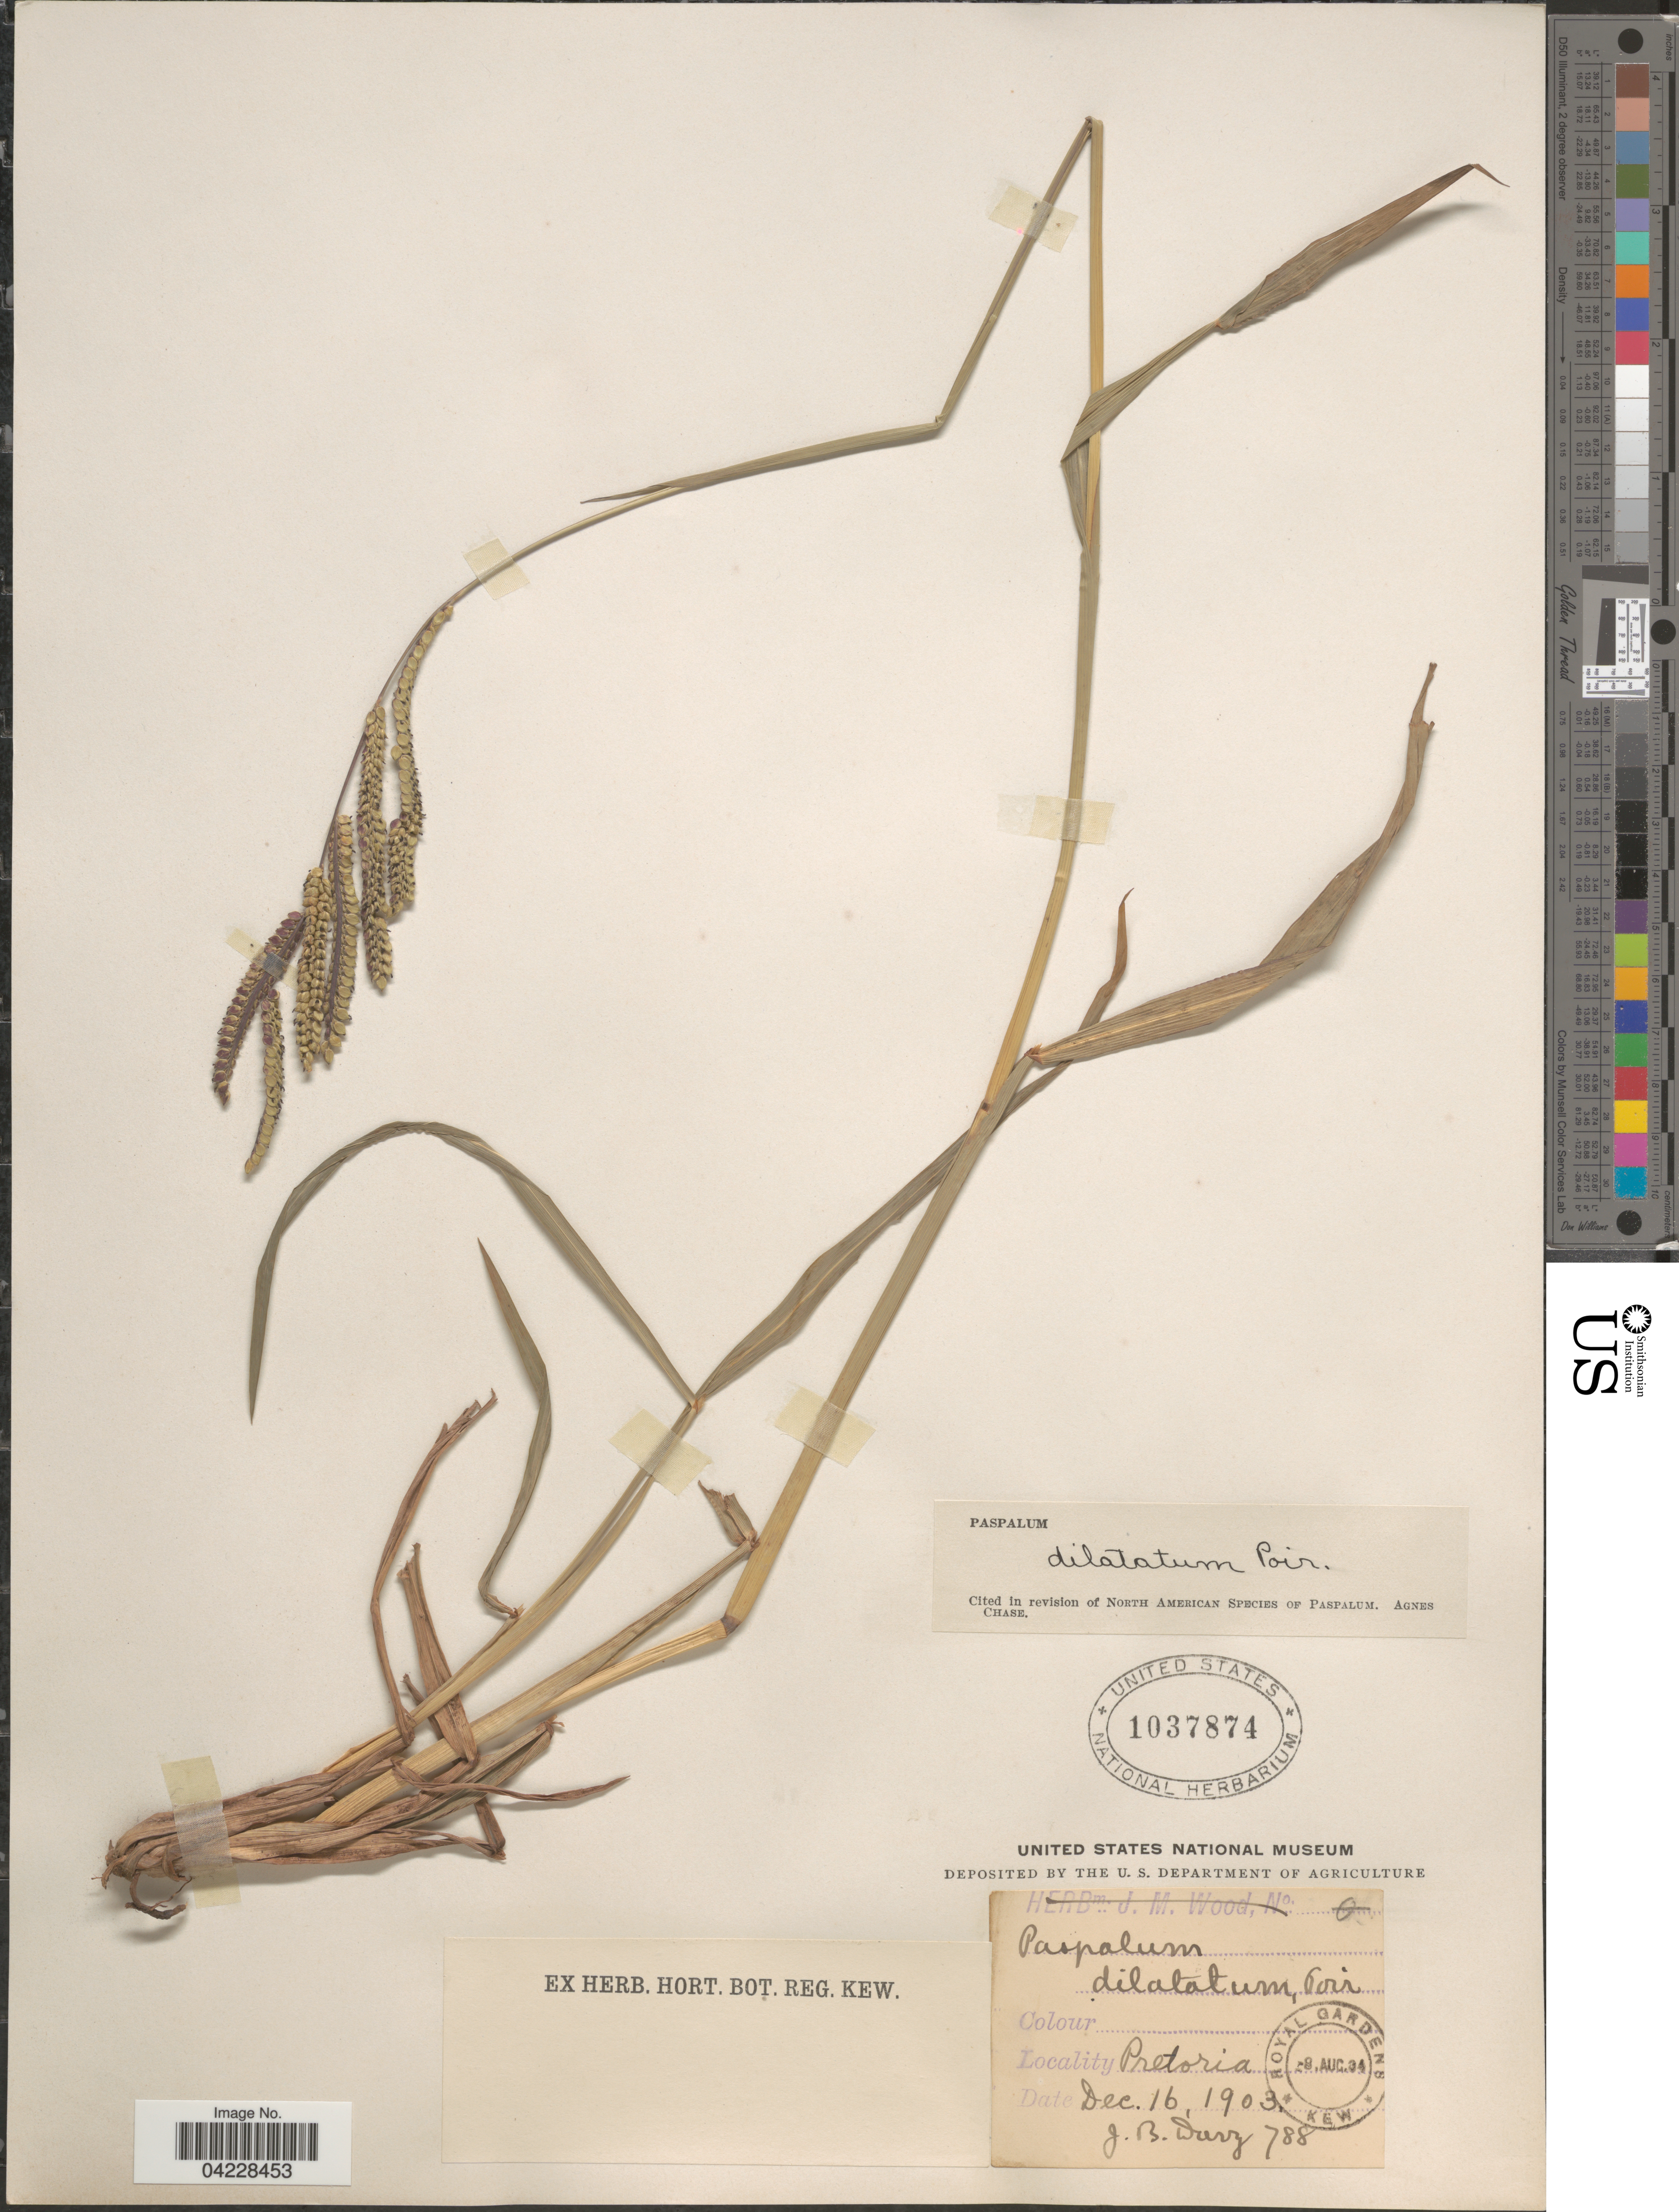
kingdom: Plantae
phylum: Tracheophyta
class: Liliopsida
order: Poales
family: Poaceae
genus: Paspalum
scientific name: Paspalum dilatatum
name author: Poir.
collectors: J. Burtt Davy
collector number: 788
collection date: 1903-12-16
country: South Africa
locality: Pretoria.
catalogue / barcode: US 1037874